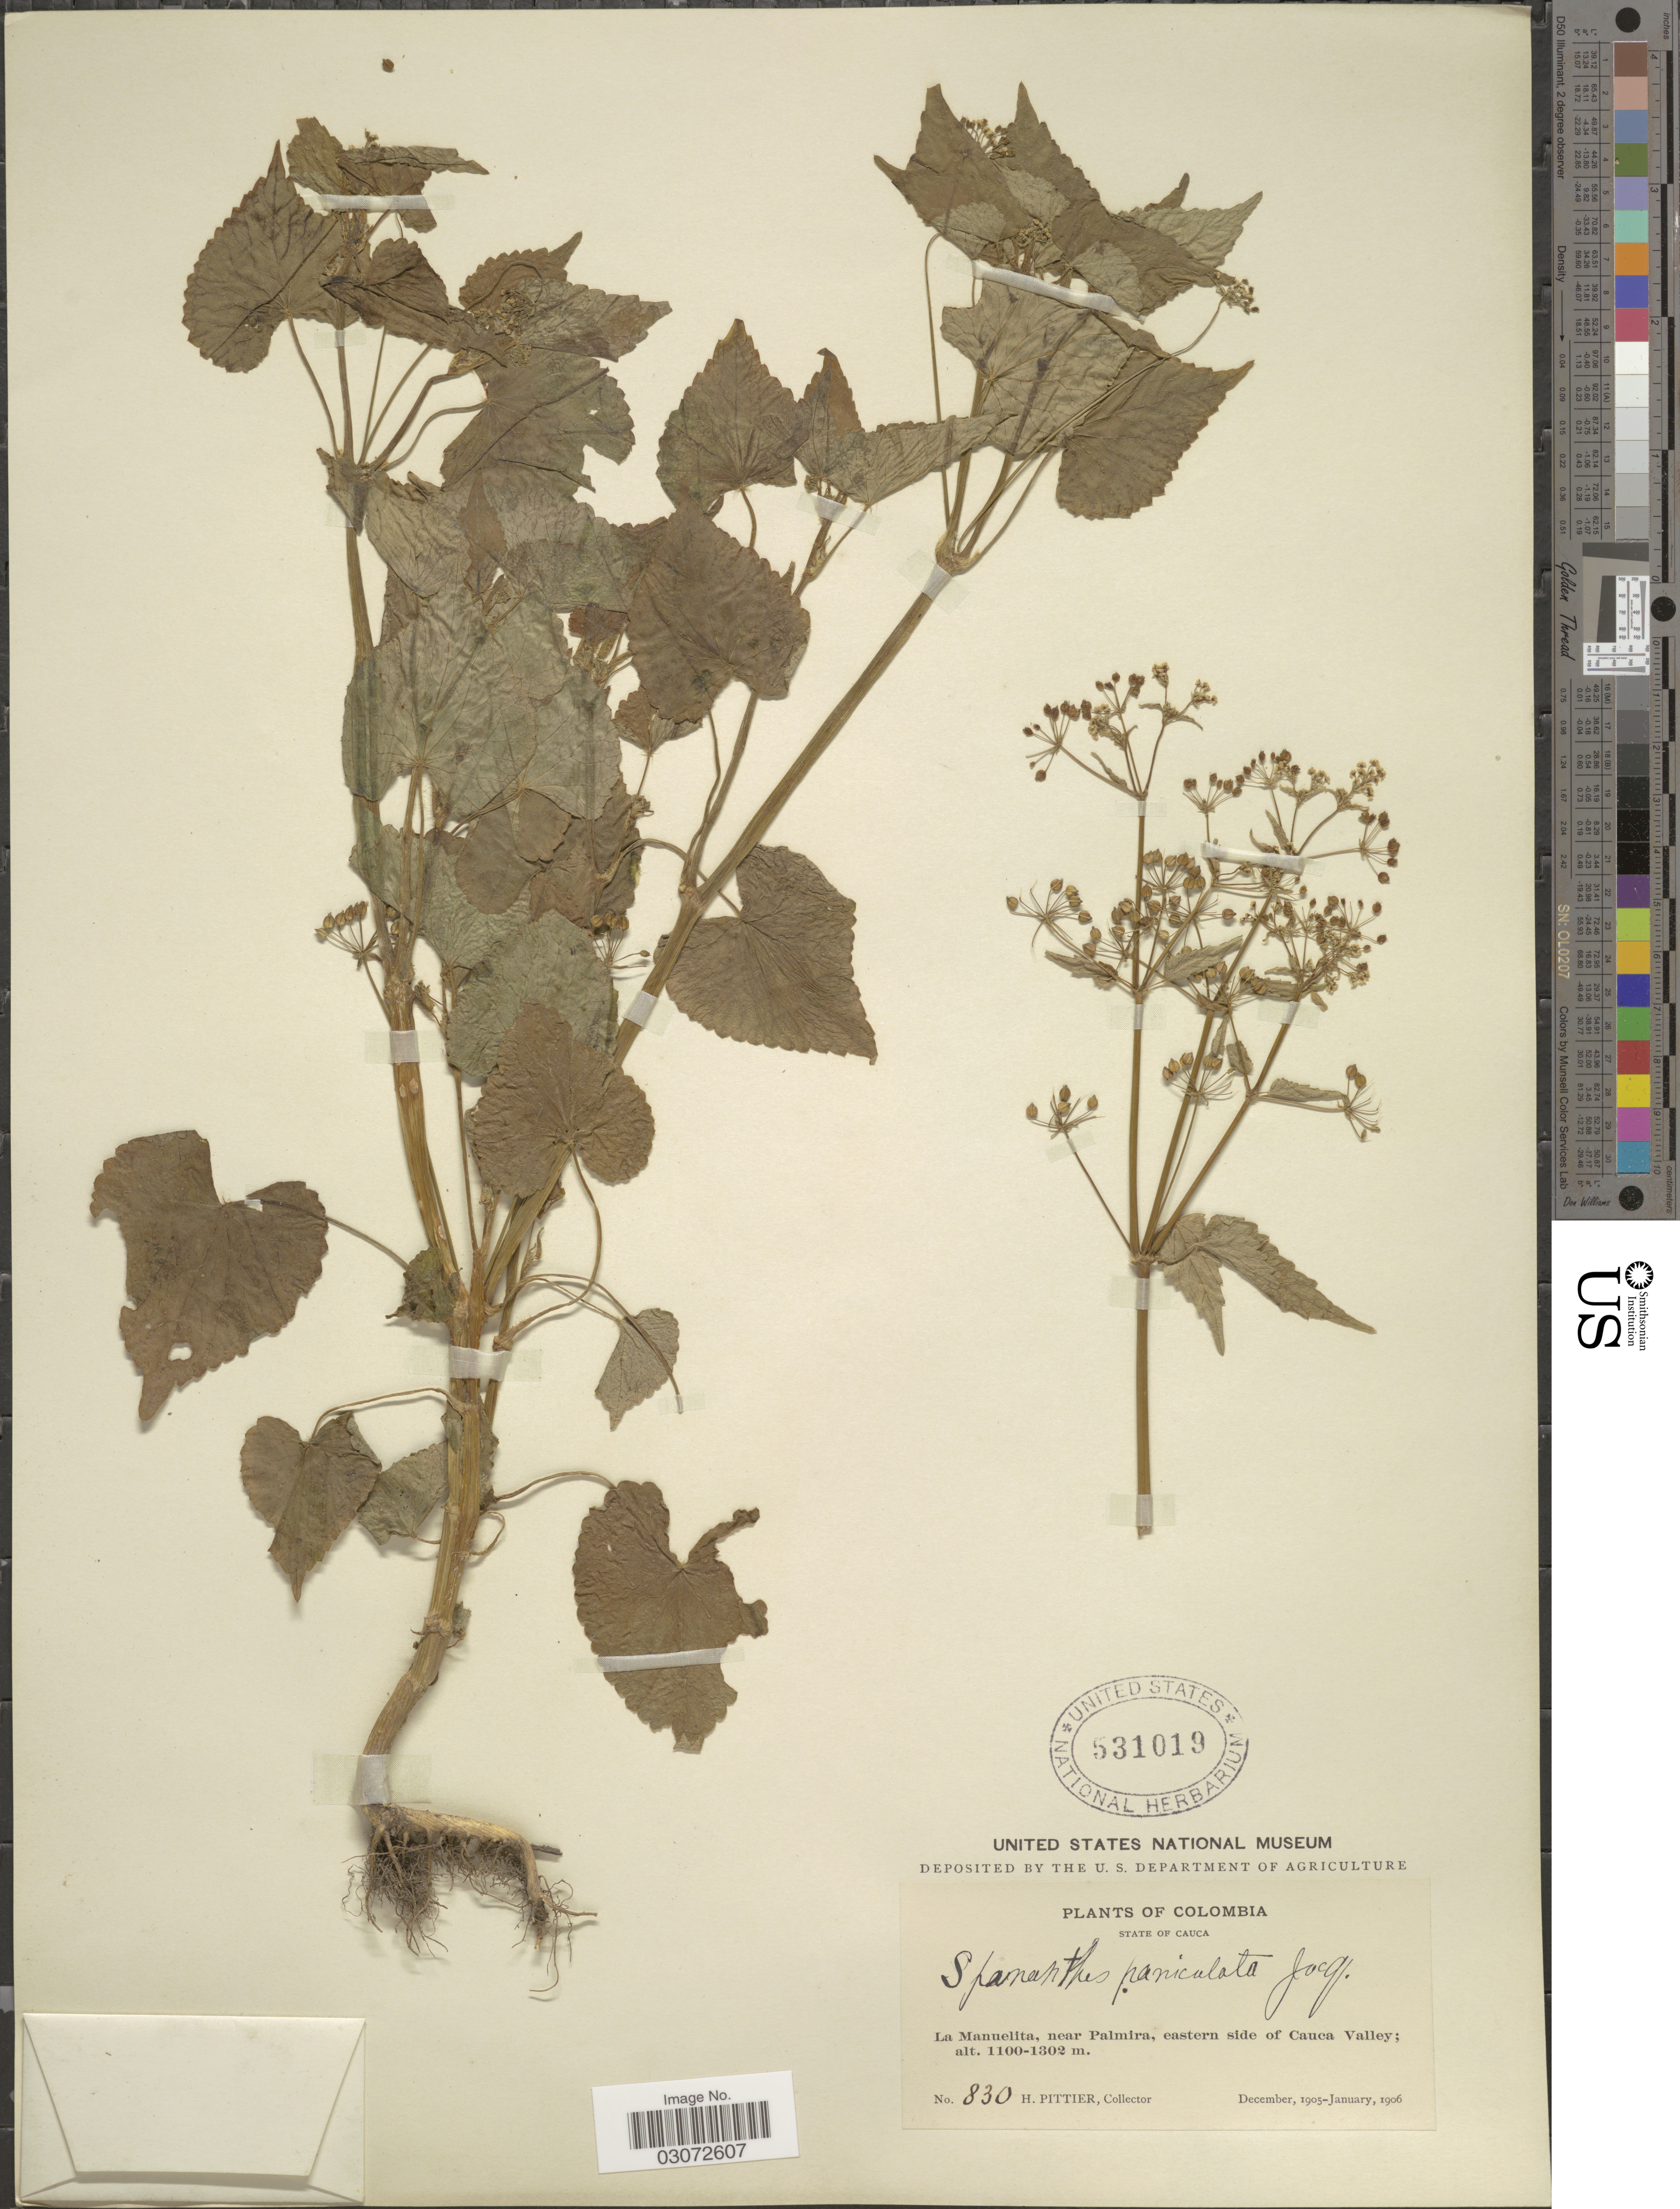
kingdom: Plantae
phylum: Tracheophyta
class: Magnoliopsida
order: Apiales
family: Apiaceae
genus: Spananthe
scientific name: Spananthe paniculata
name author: Jacq.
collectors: H. F. Pittier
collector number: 830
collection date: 1905-12/1906-01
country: Colombia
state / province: Cauca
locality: La Manuelita, near Palmira, eastern side of Cauca Valley.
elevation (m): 1100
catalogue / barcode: US 531019